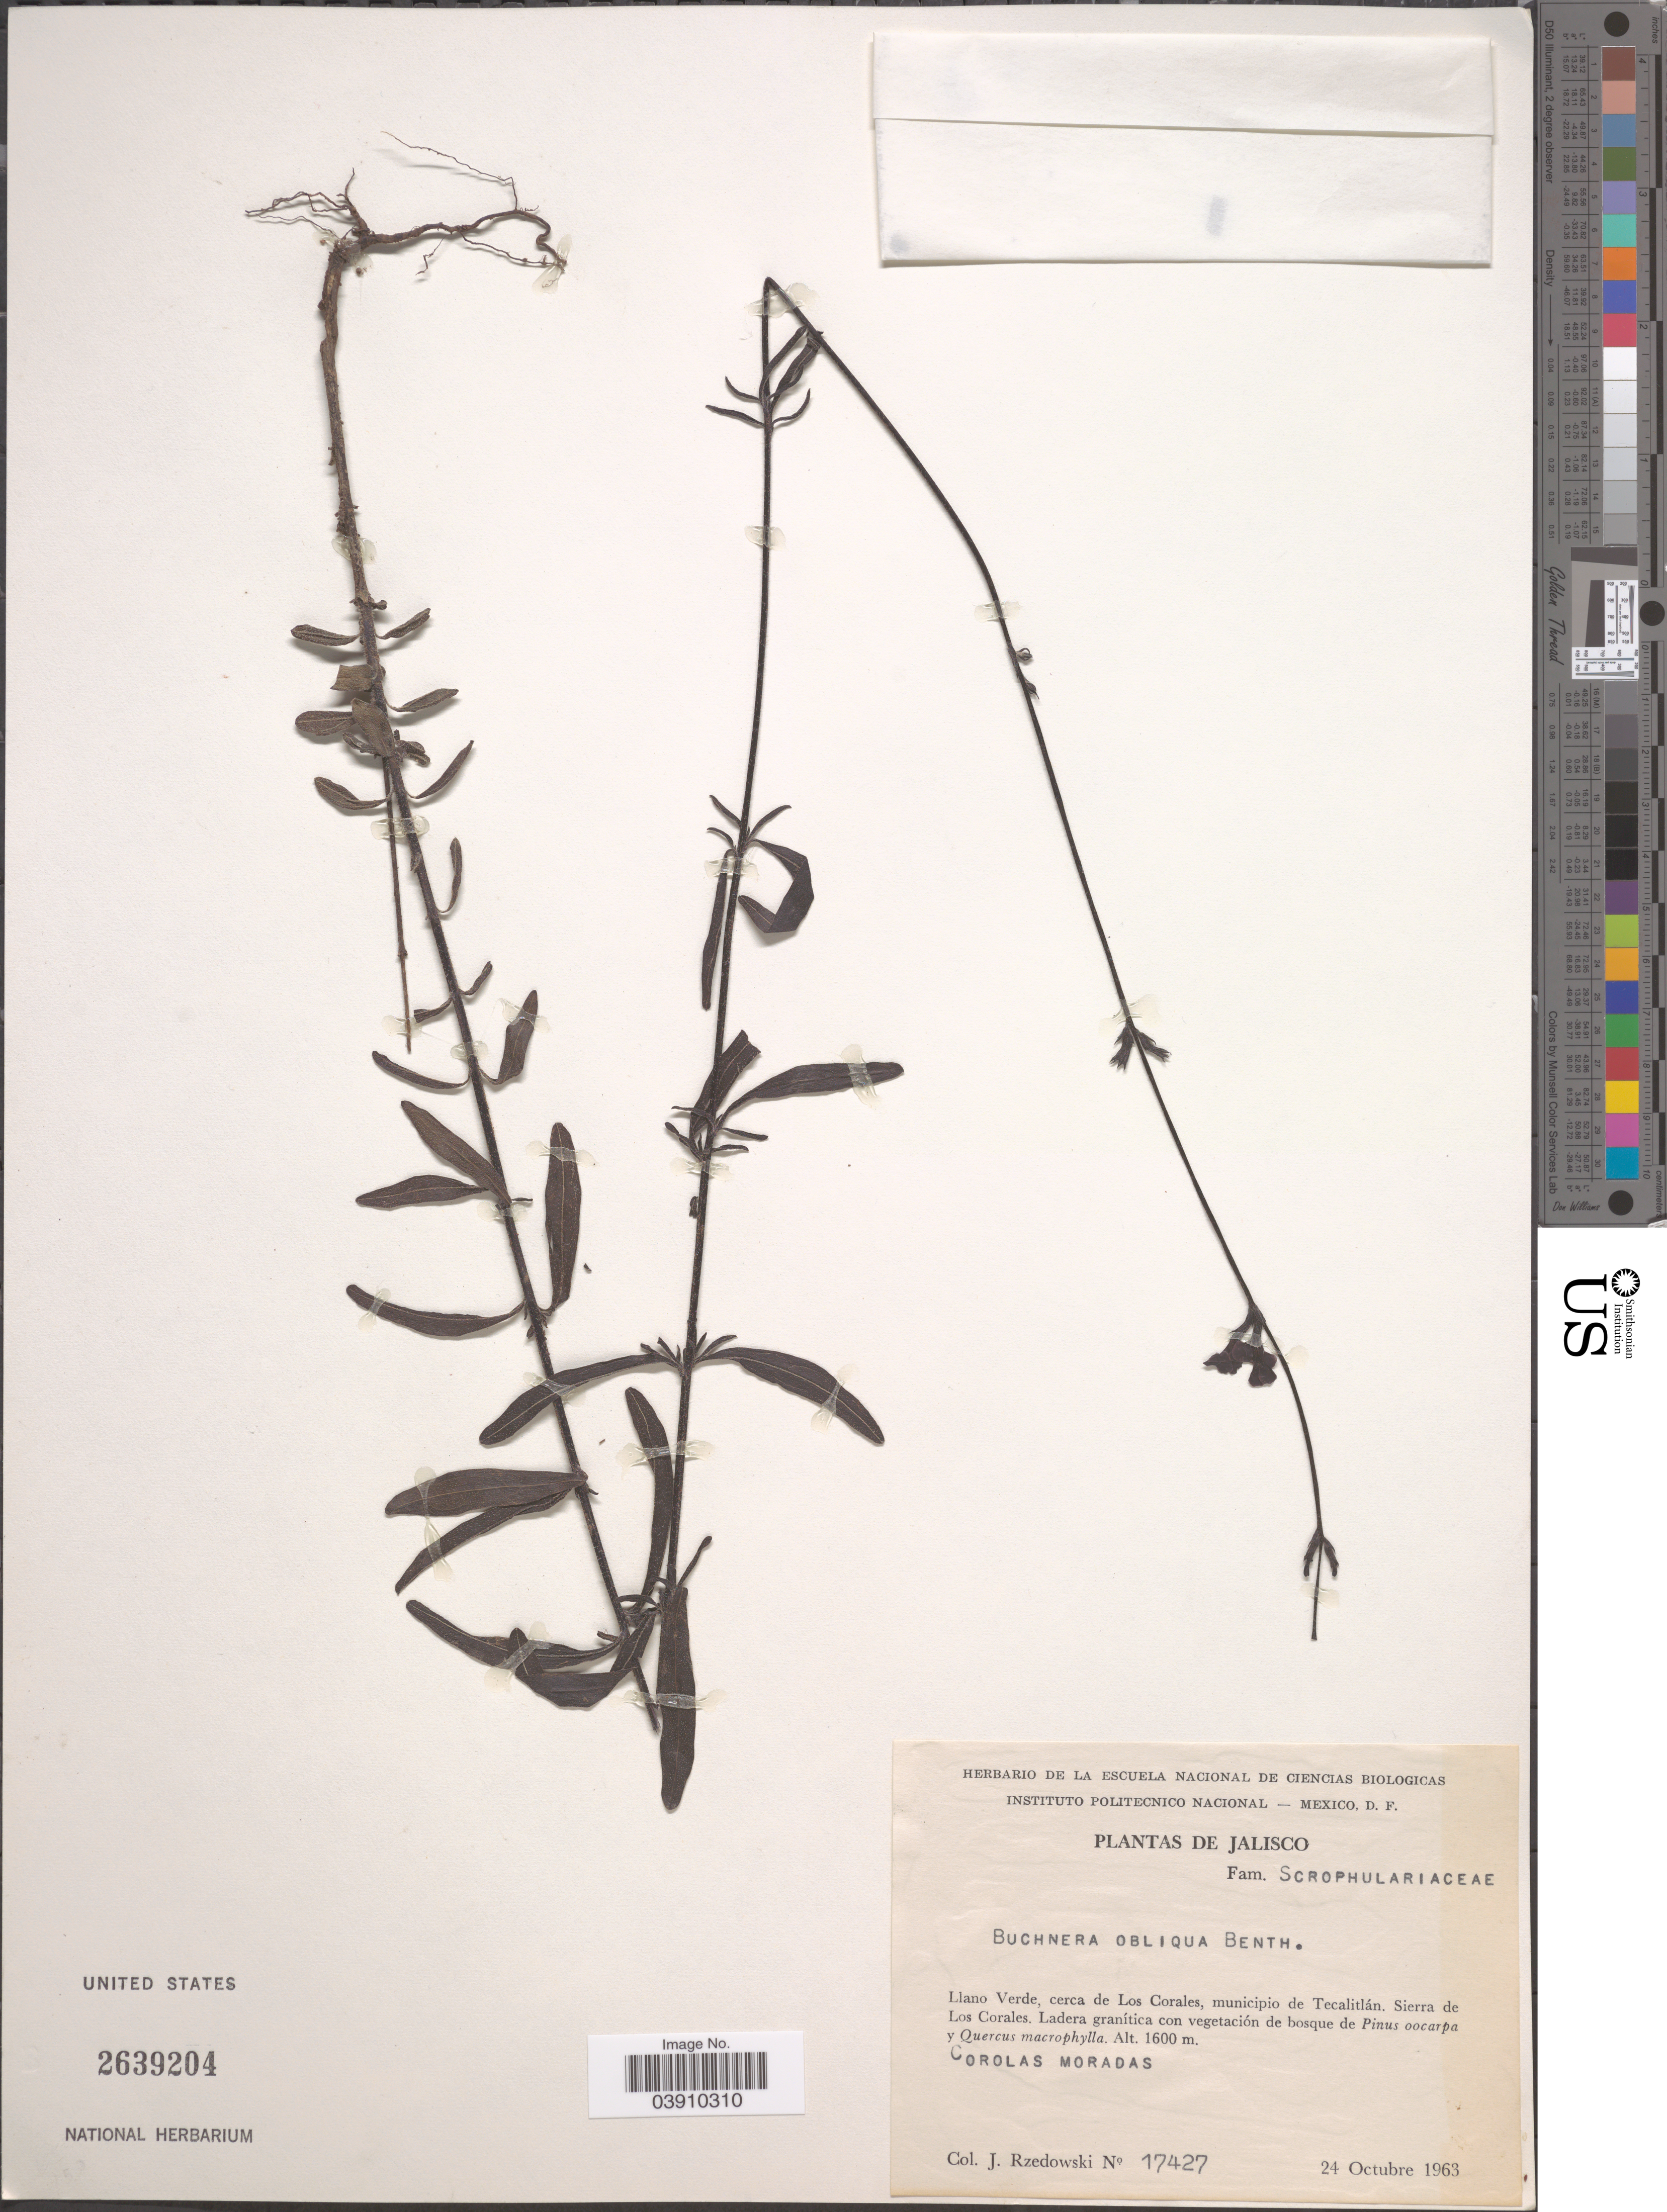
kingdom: Plantae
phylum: Tracheophyta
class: Magnoliopsida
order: Lamiales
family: Orobanchaceae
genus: Buchnera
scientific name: Buchnera obliqua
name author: Benth.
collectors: J. Rzedowski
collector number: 17427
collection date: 1963-10-24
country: Mexico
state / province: Jalisco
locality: Llano Verde, cerca de Los Corales, municipio de Tecalitlán. Sierra de Los Corales.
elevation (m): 1600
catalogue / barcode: US 2639204